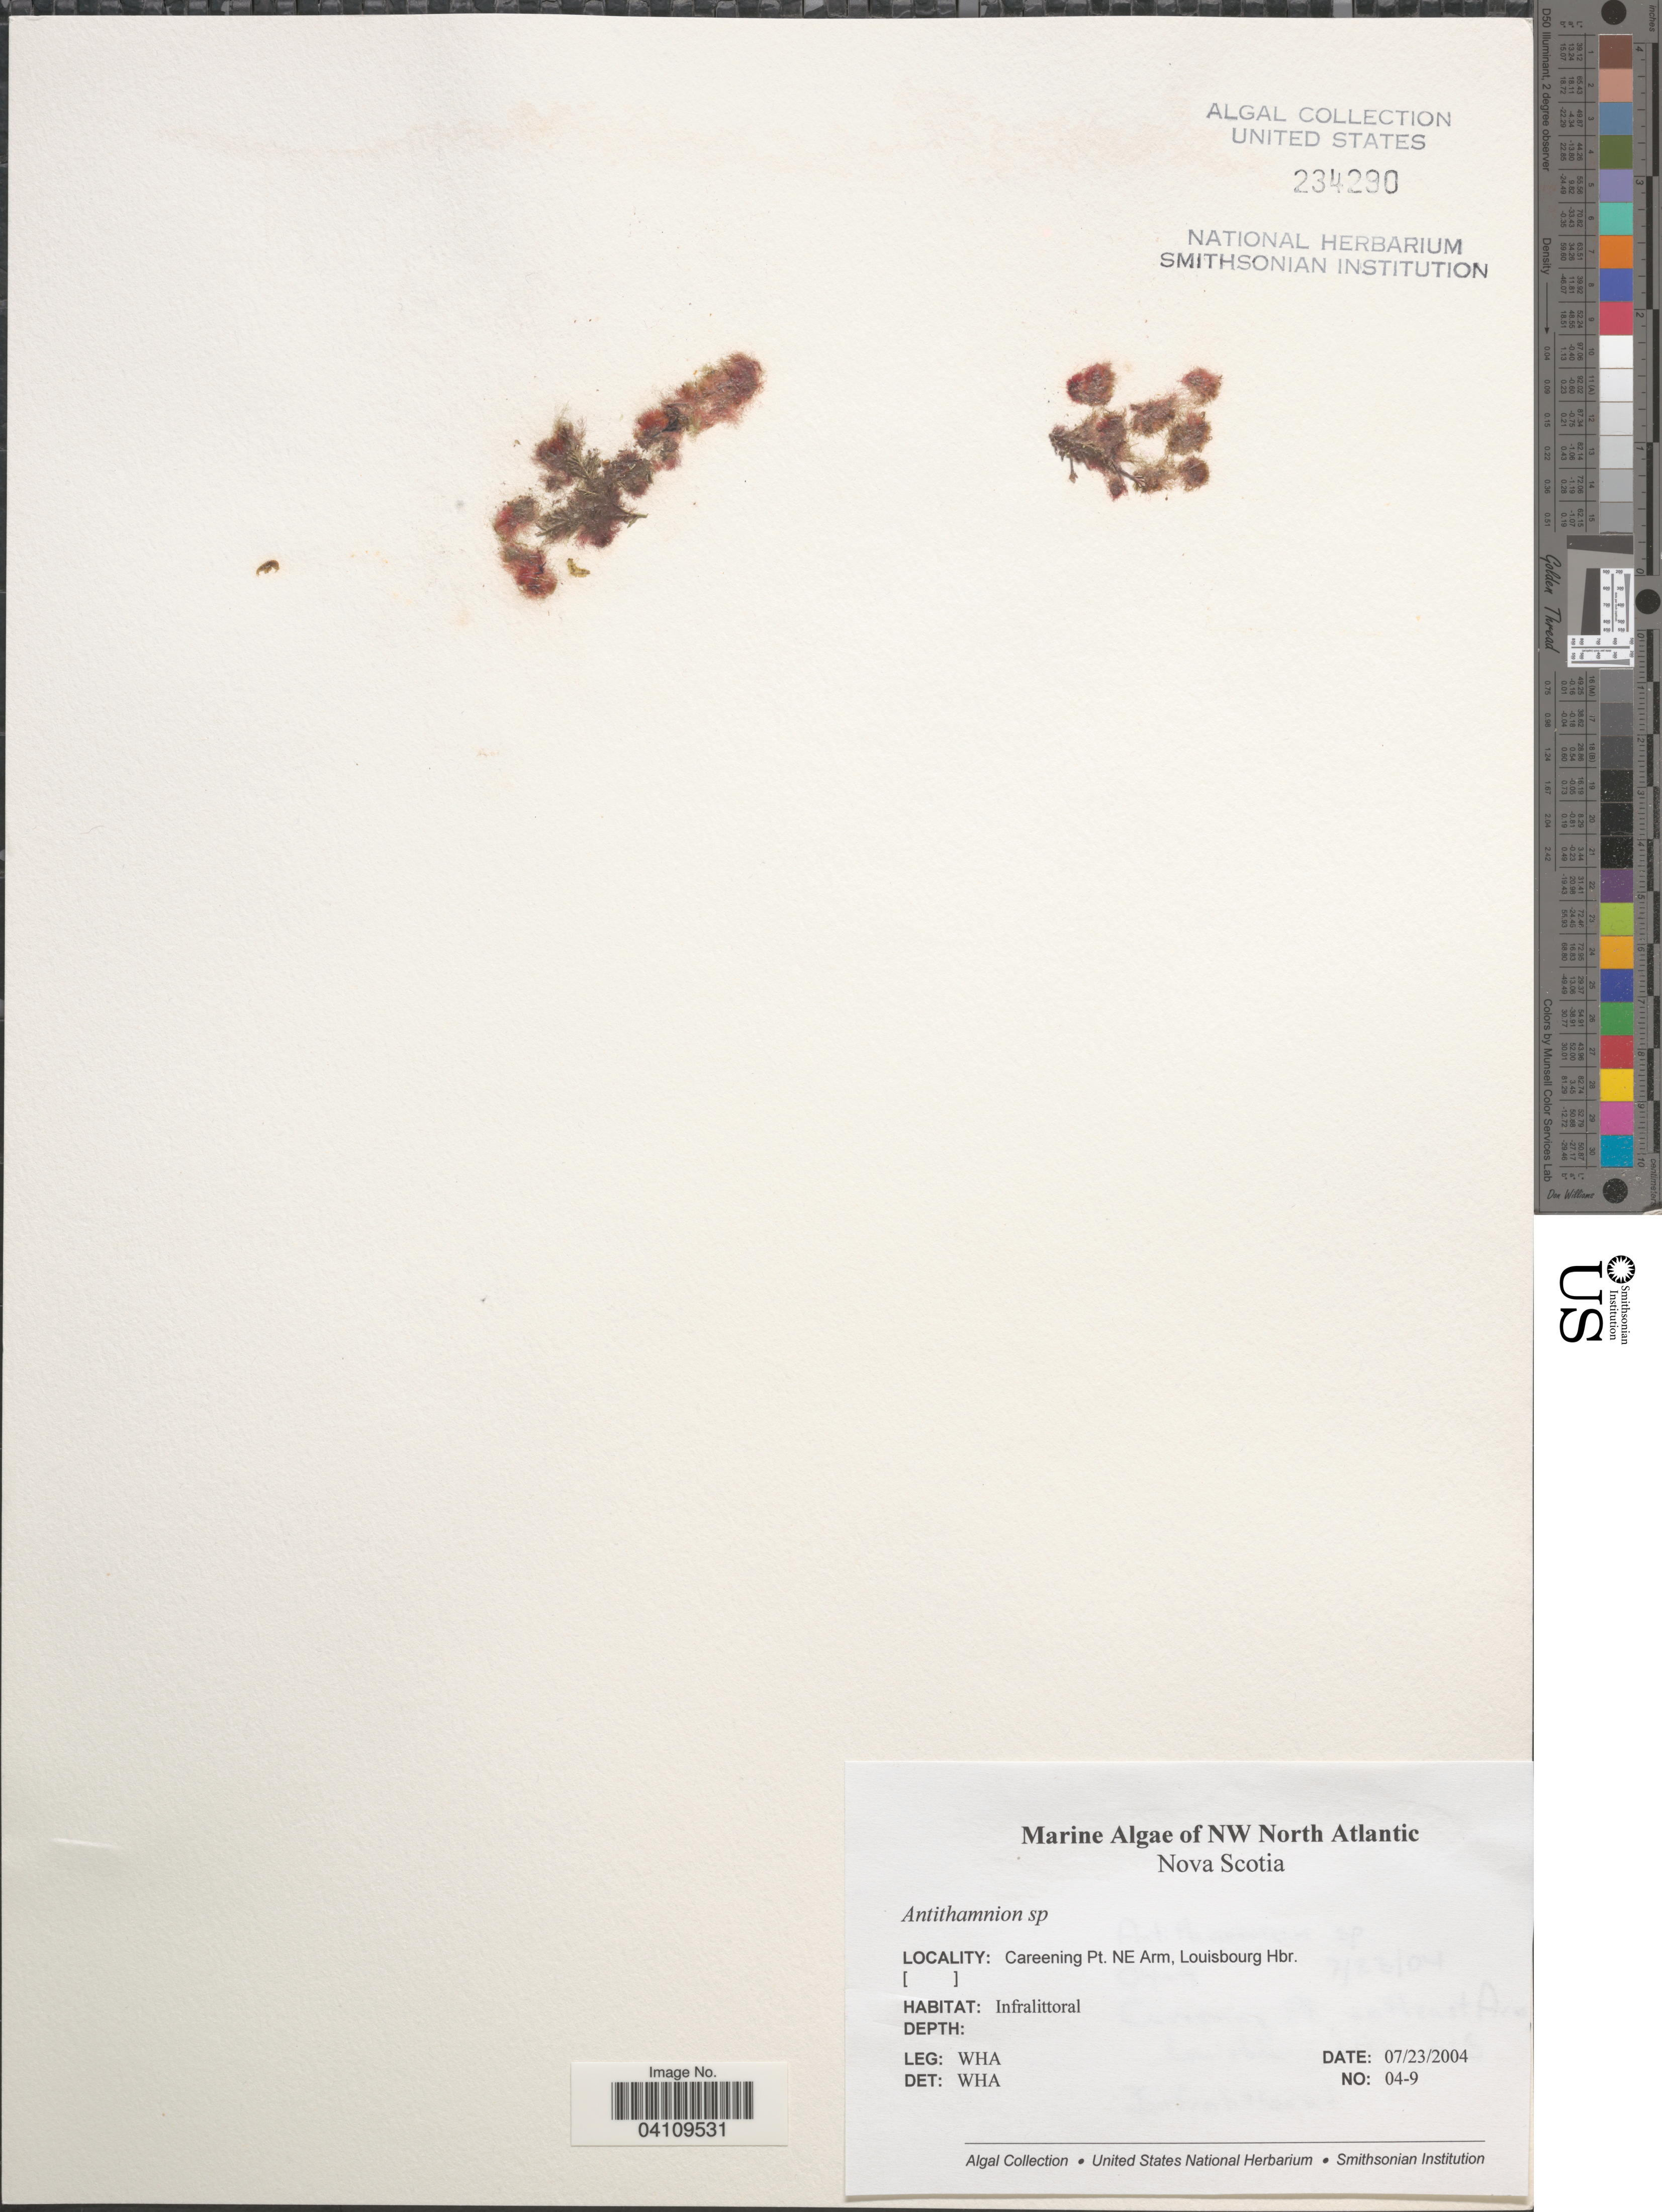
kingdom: Plantae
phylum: Rhodophyta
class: Florideophyceae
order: Ceramiales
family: Ceramiaceae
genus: Antithamnion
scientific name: Antithamnion sp.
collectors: W. H. Adey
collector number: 04-9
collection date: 2004-07-23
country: Canada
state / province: Nova Scotia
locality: NW North Atlantic. Careening Pt. NE Arm, Louisbourg Hbr.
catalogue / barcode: US 234290